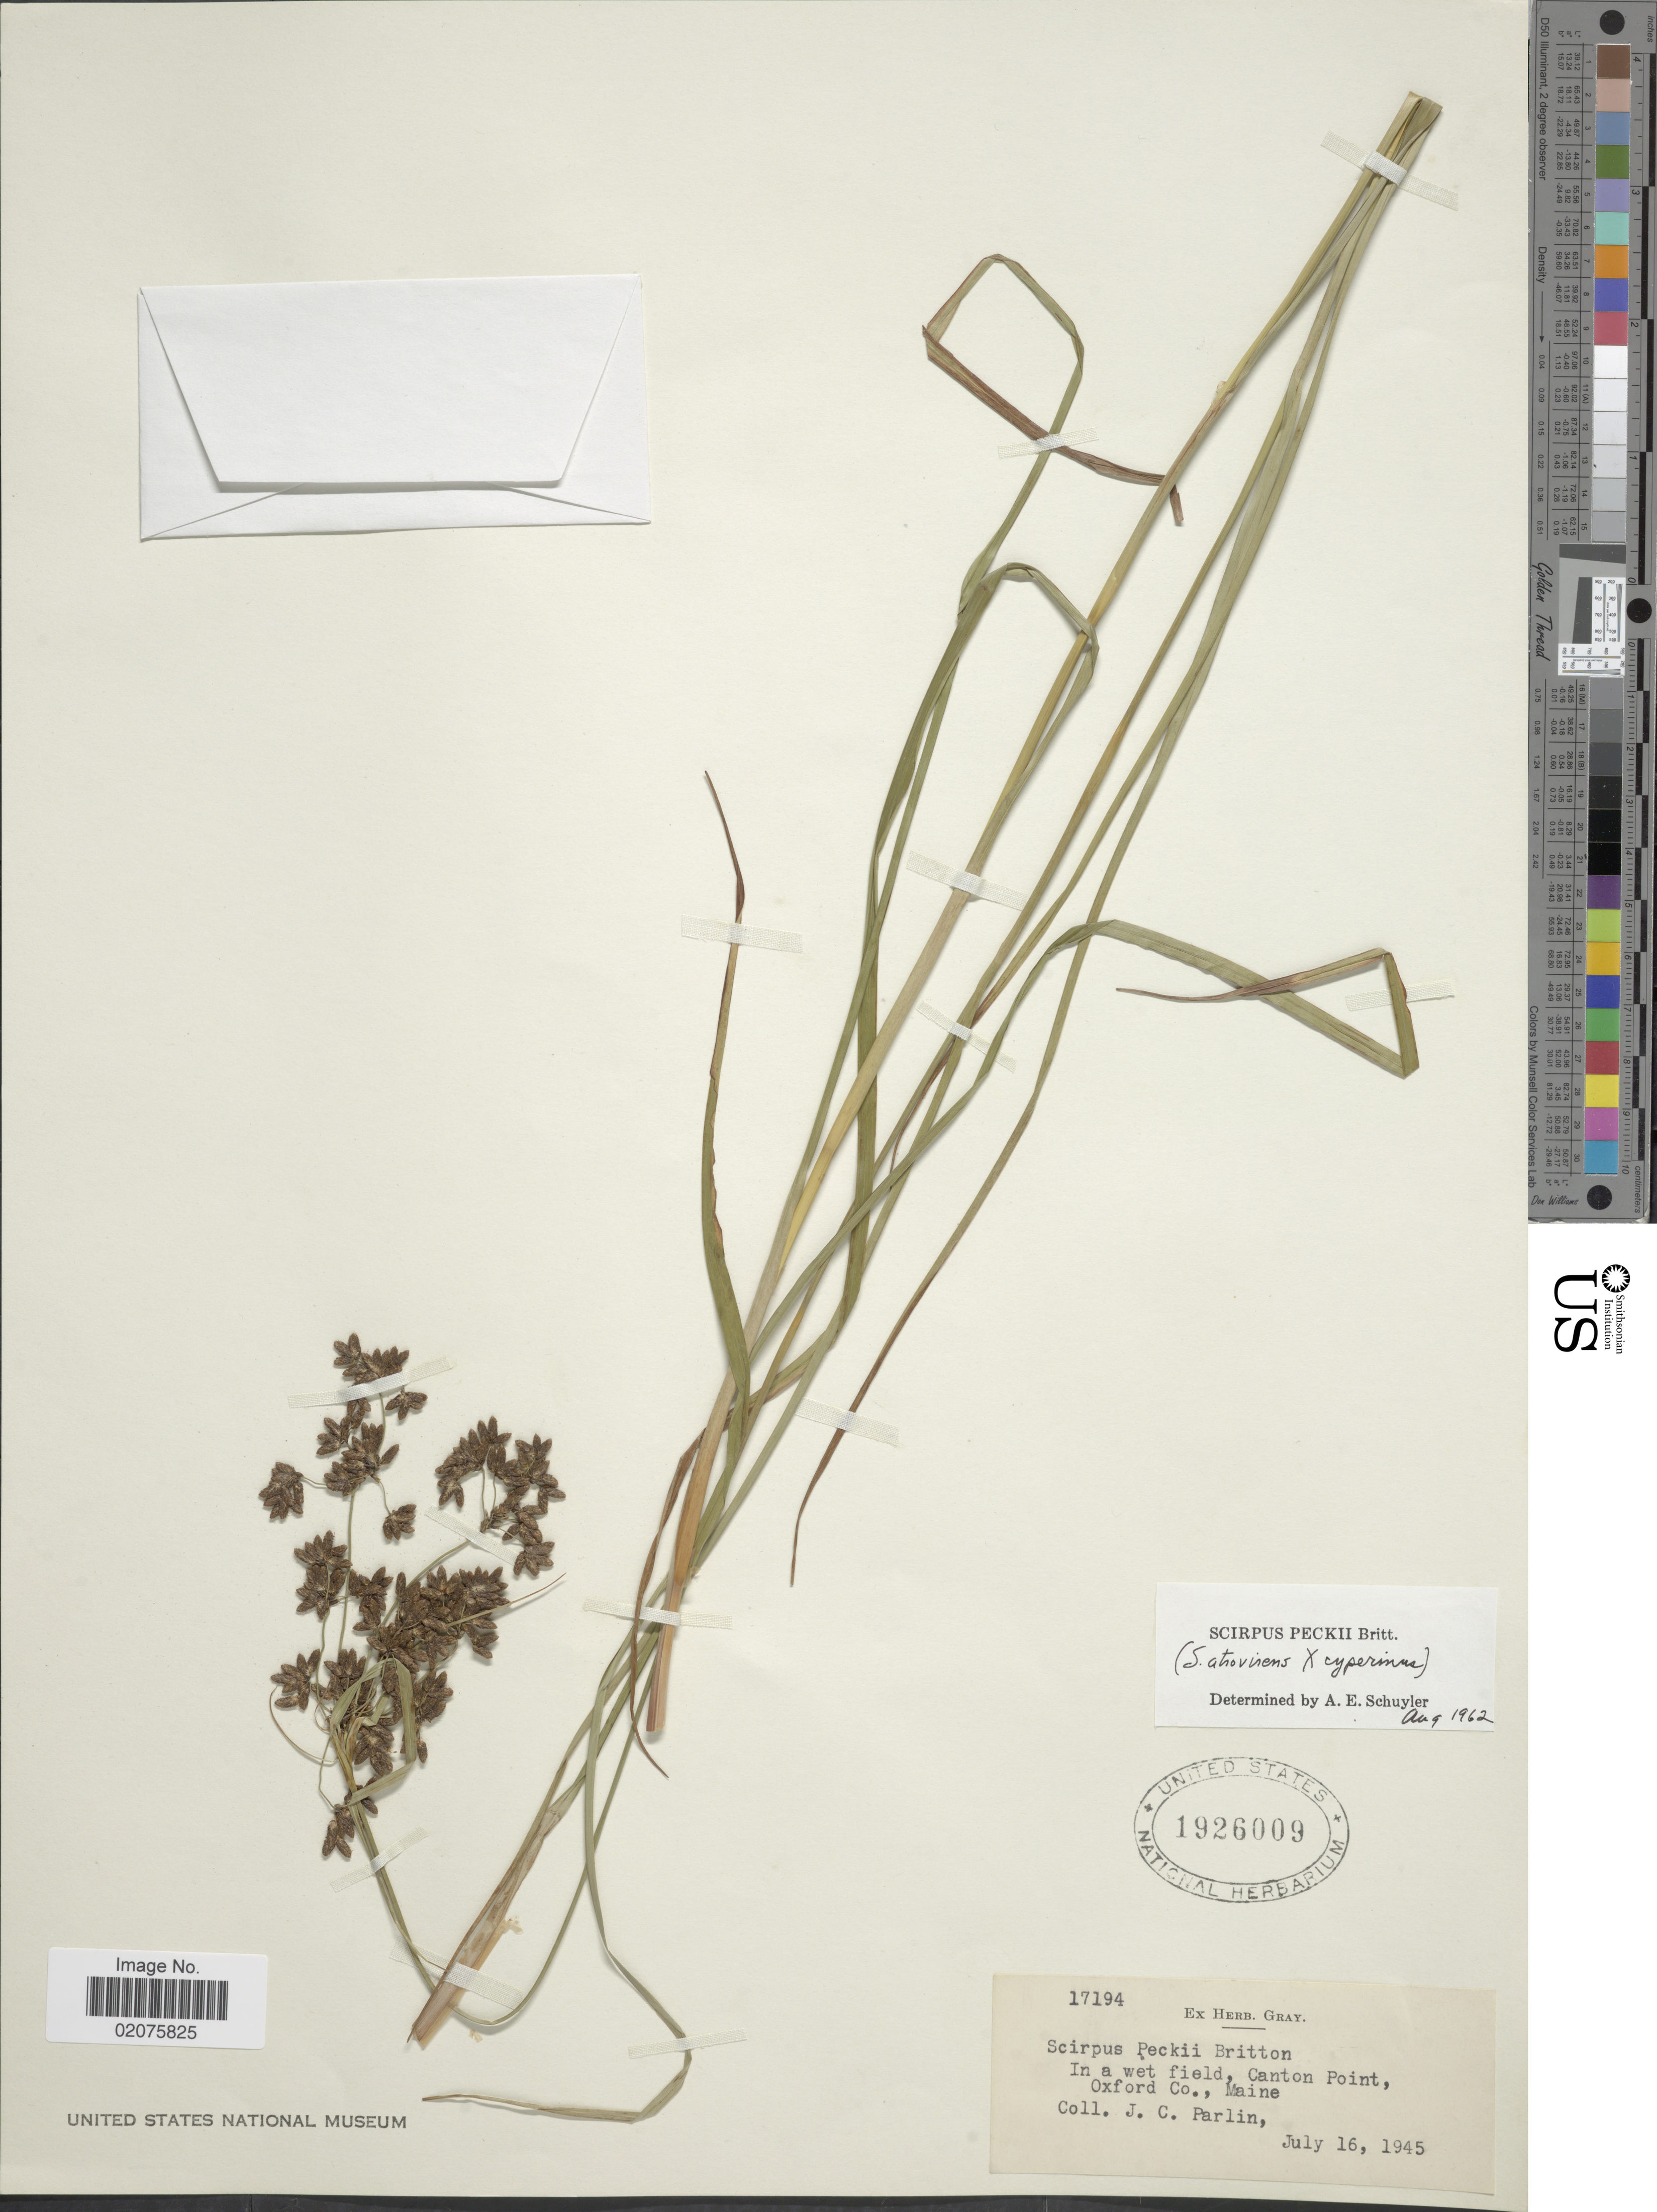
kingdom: Plantae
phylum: Tracheophyta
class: Liliopsida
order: Poales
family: Cyperaceae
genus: Scirpus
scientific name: Scirpus x peckii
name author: Britton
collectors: J. Parlin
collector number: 17194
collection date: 1945-07-16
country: United States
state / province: Maine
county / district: Oxford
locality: In a wet field, Canton Point.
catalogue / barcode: US 1926009